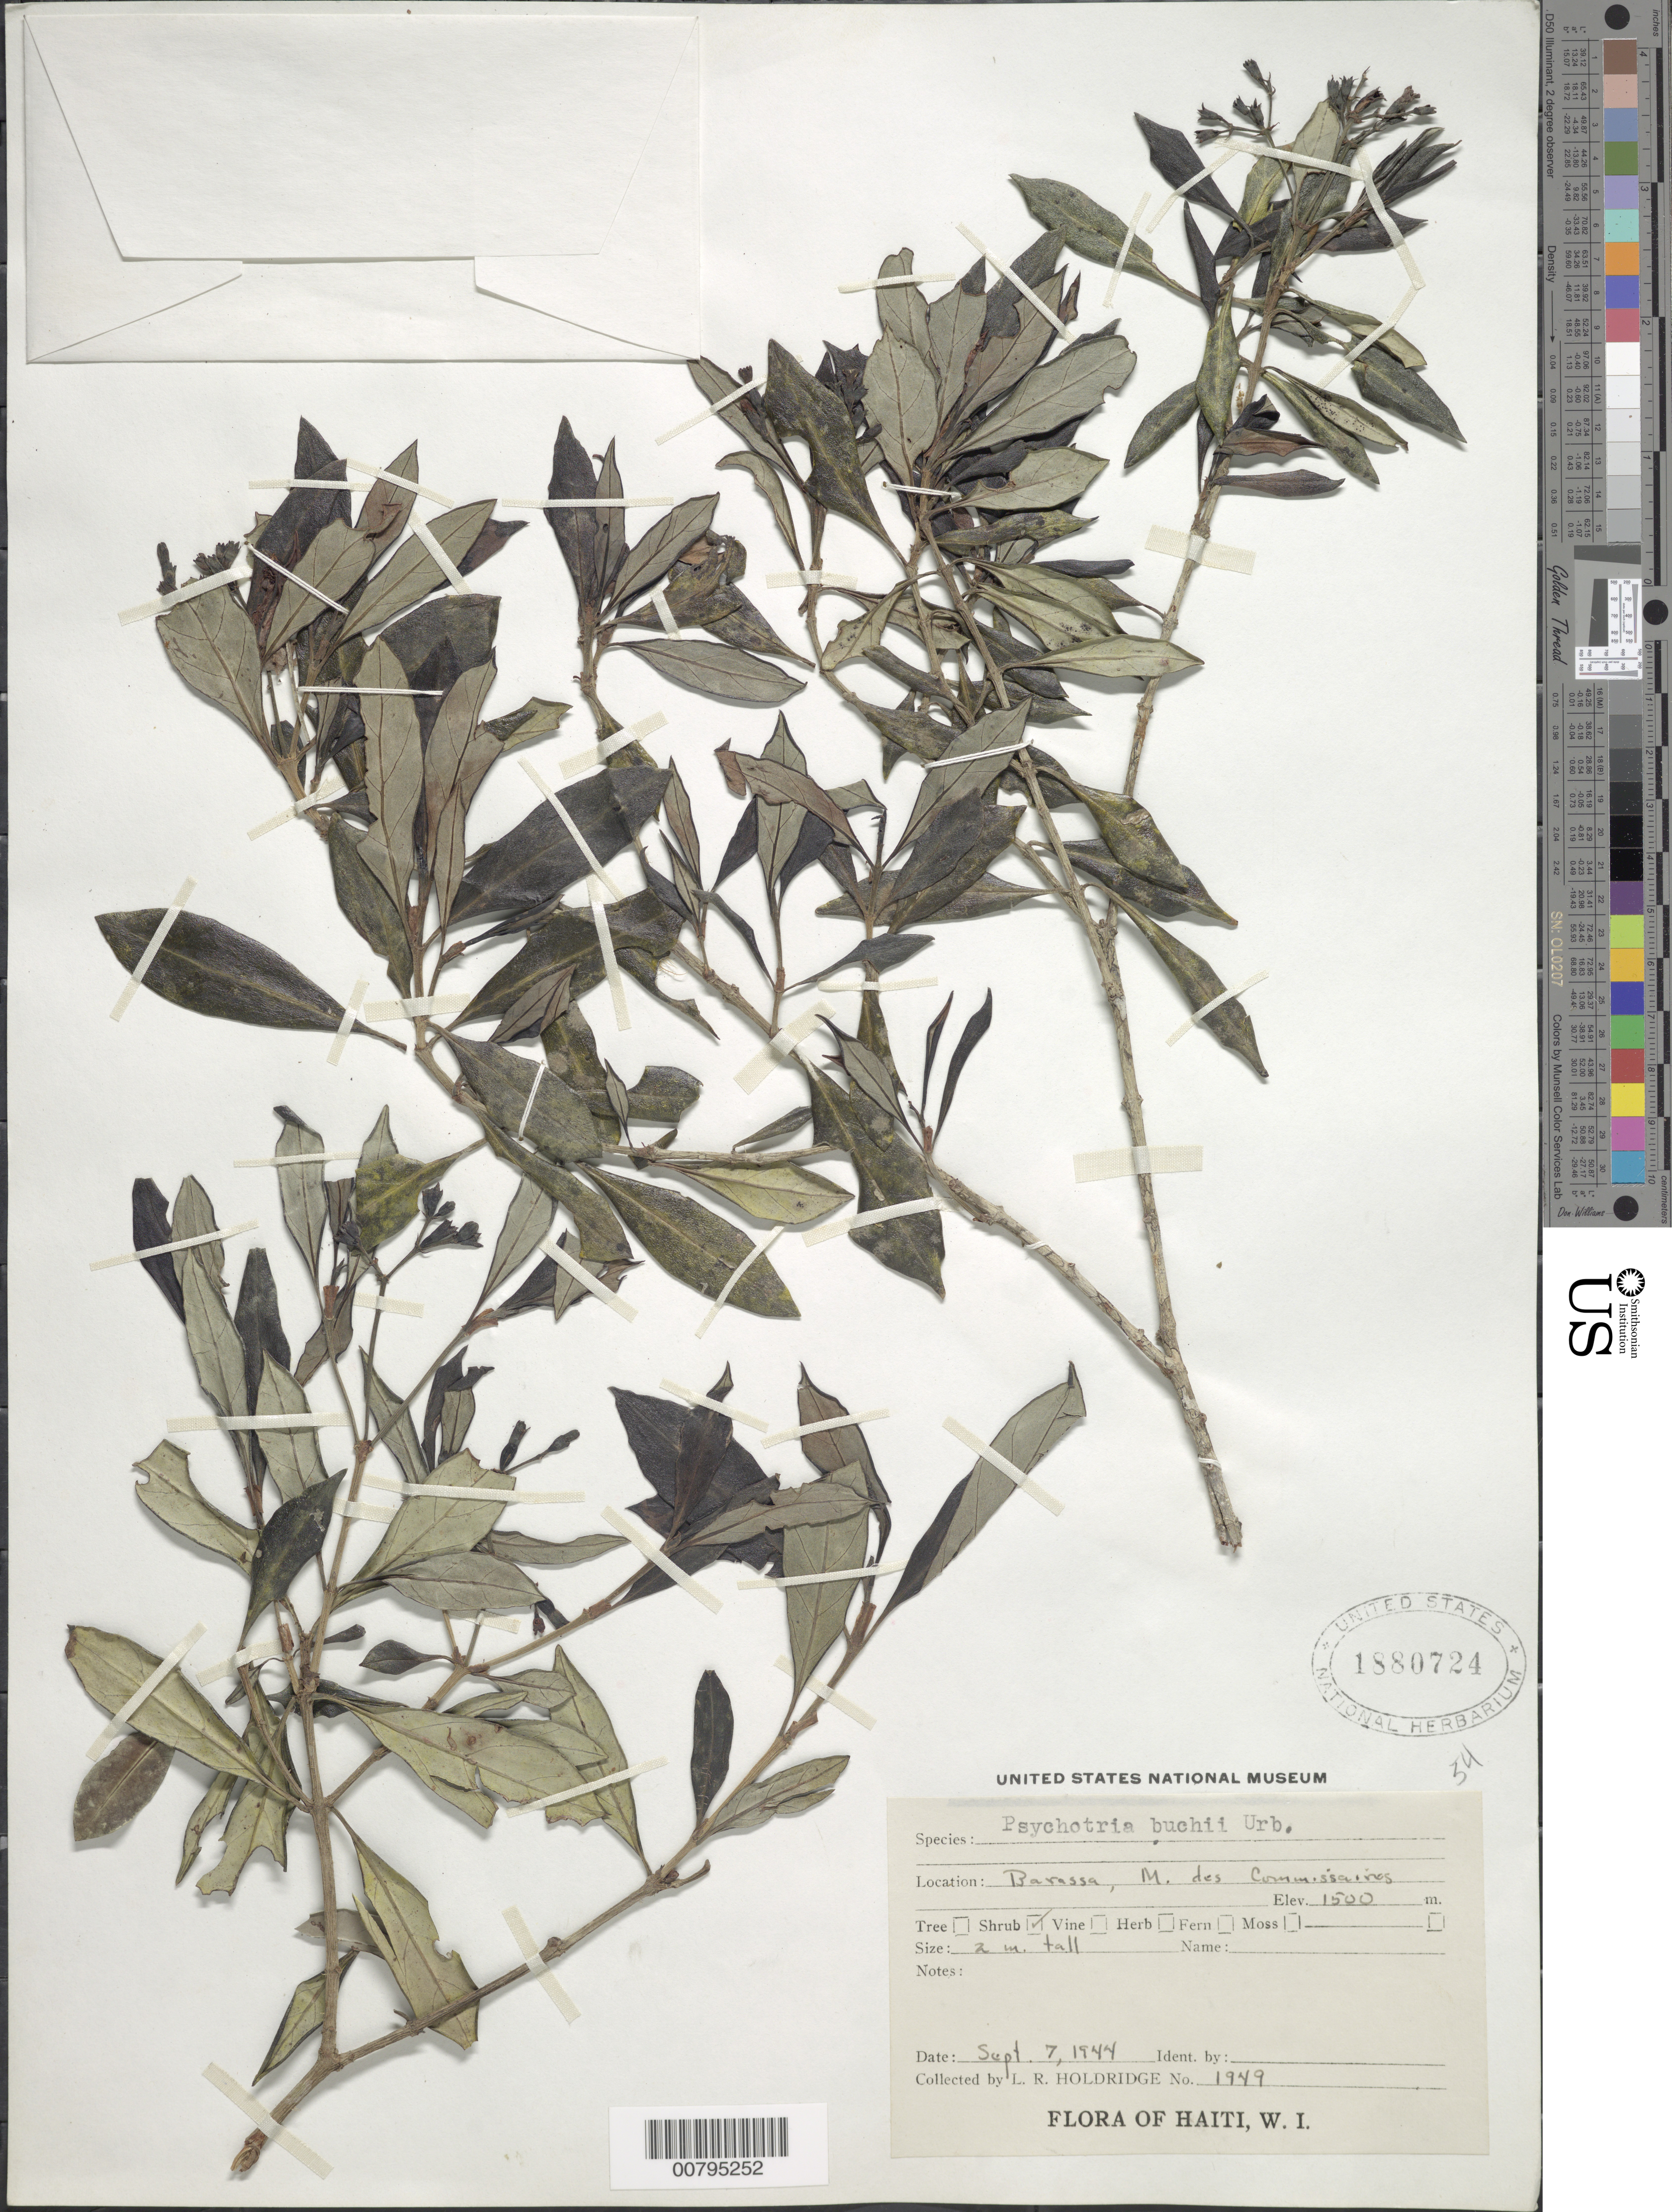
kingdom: Plantae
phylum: Tracheophyta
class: Magnoliopsida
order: Gentianales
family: Rubiaceae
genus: Psychotria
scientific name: Psychotria buchii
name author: Urb.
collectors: L. Holdridge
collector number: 1949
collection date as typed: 07 Sep 1944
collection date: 1944-09-07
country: Haiti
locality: Barassa, M. de Commissaires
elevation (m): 1500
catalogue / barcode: US 1880724